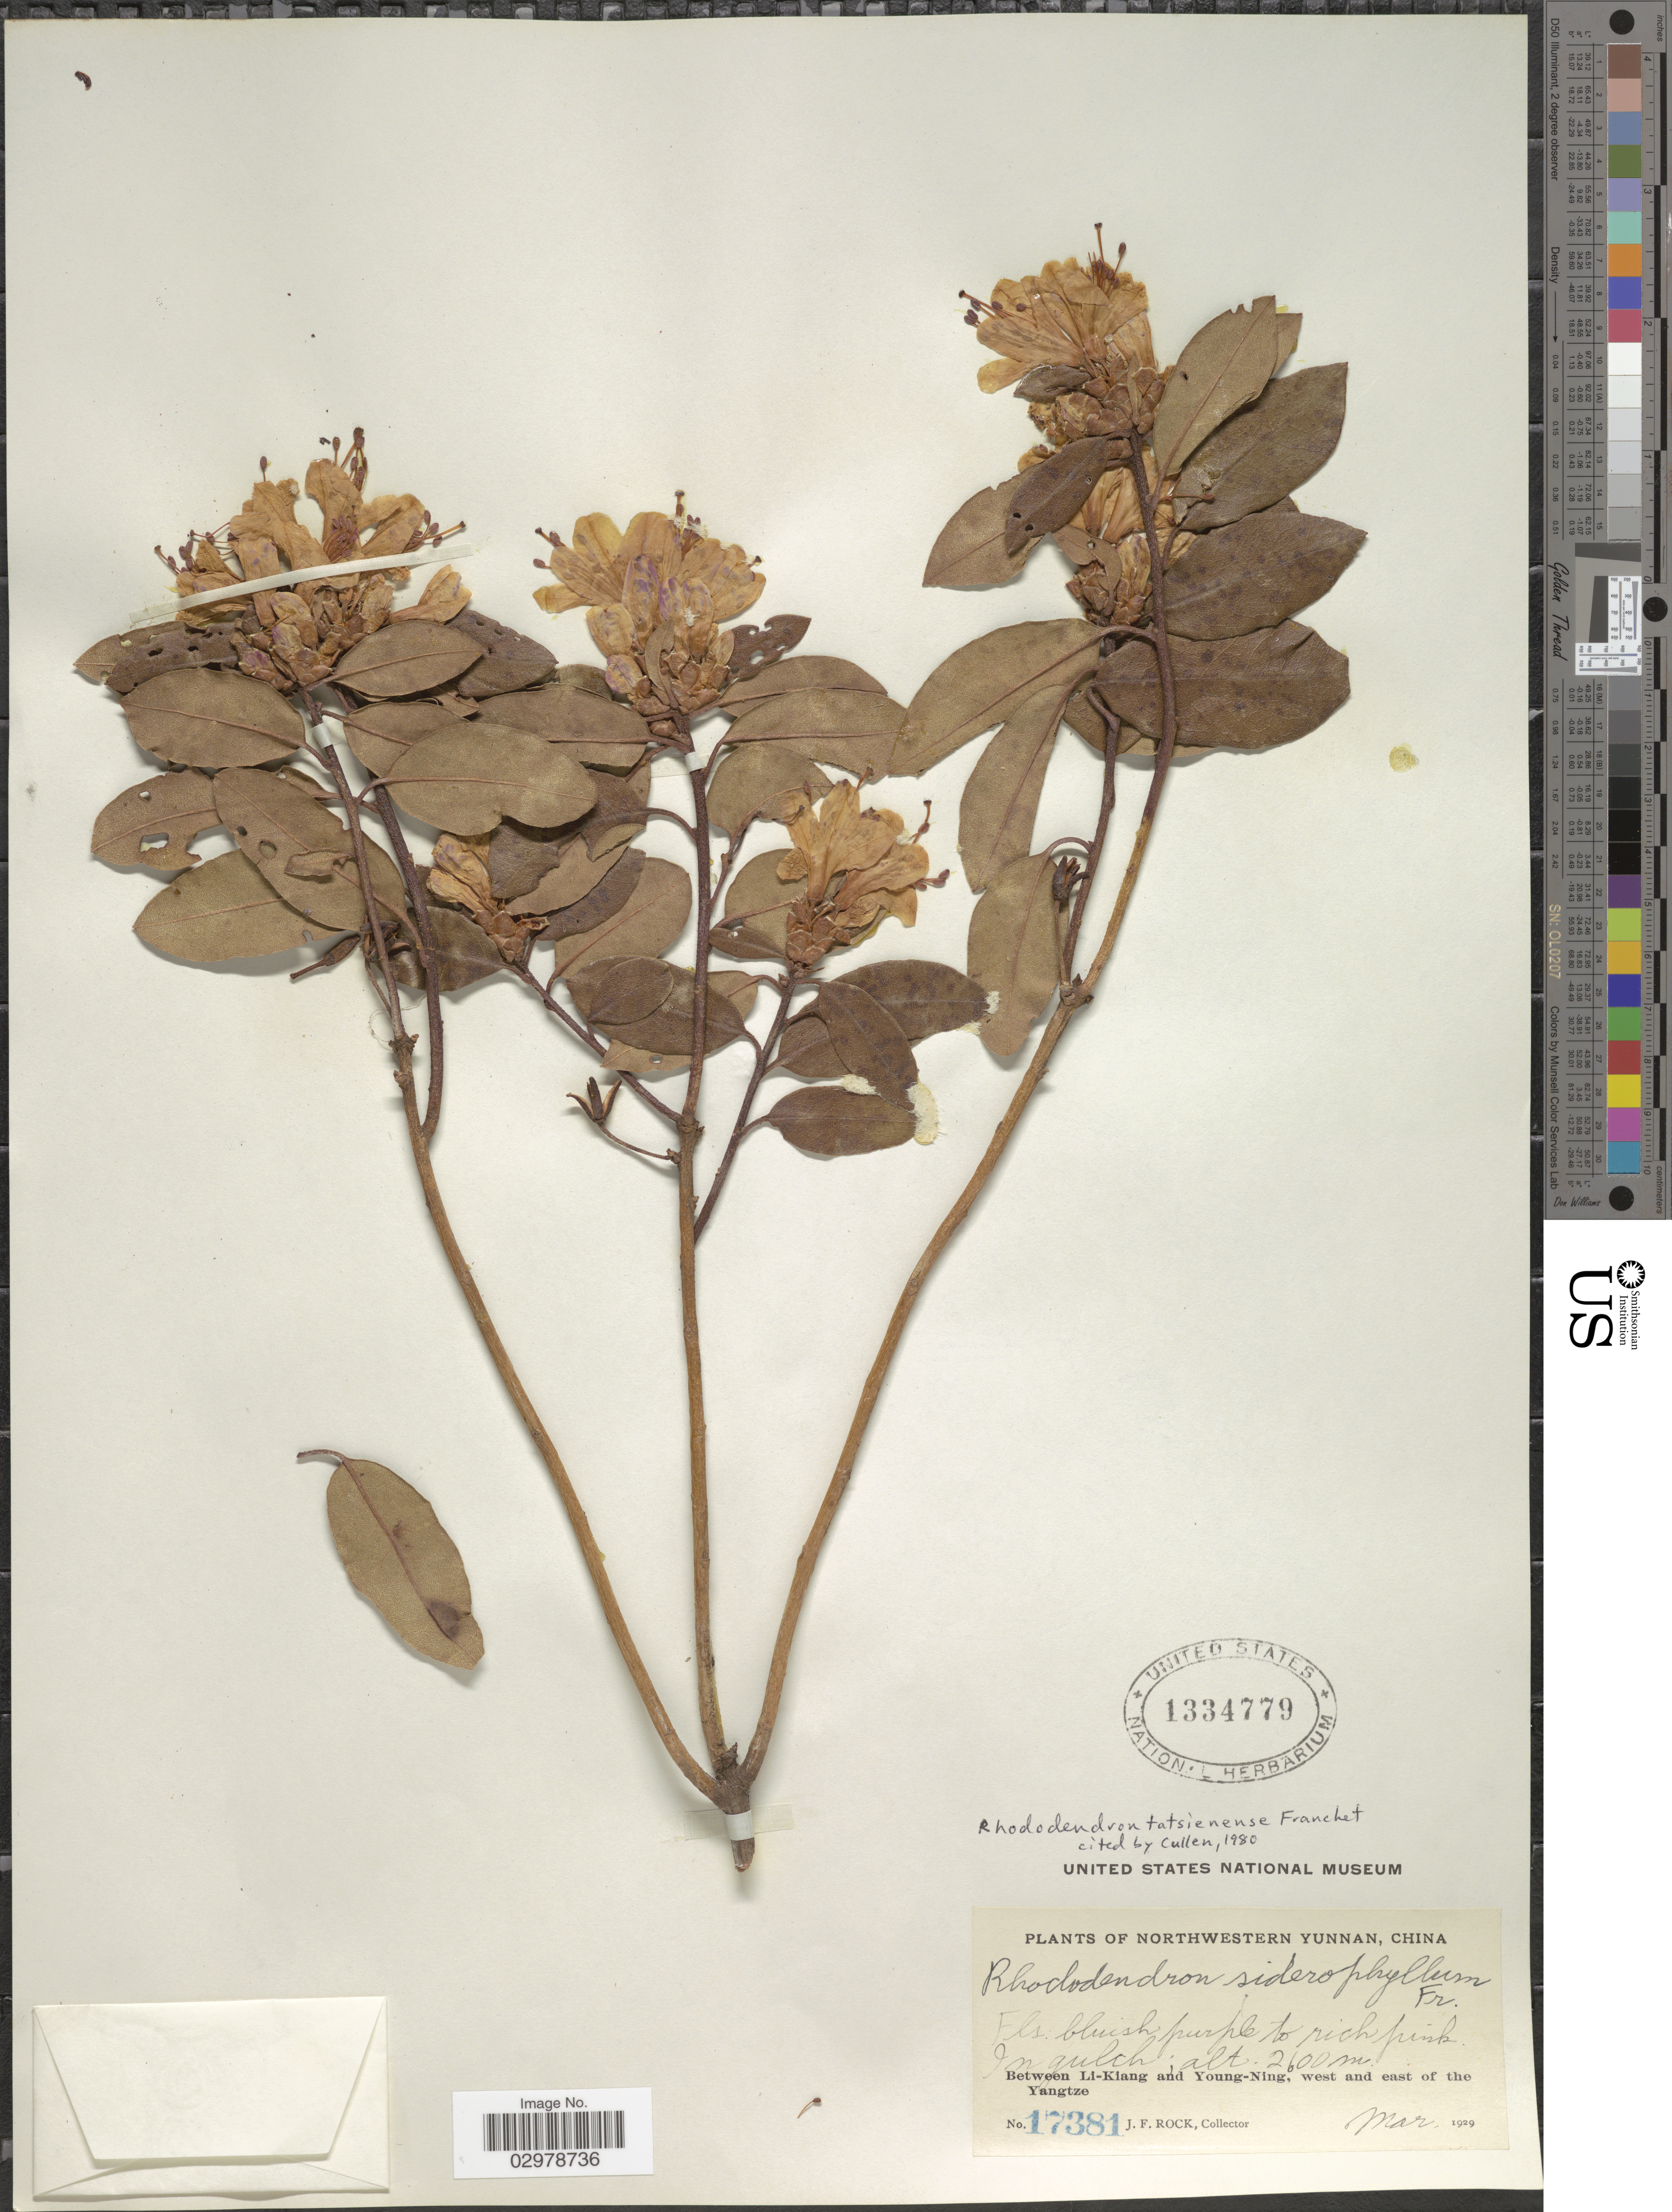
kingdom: Plantae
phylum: Tracheophyta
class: Magnoliopsida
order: Ericales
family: Ericaceae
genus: Rhododendron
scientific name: Rhododendron tatsienense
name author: Franch.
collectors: J. Rock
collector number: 17381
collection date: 1929-03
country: China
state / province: Yunnan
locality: Northwestern Yunnan. Between Li-Kiang and Young-Ning, west and east of the Yangtze.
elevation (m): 2600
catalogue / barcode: US 1334779